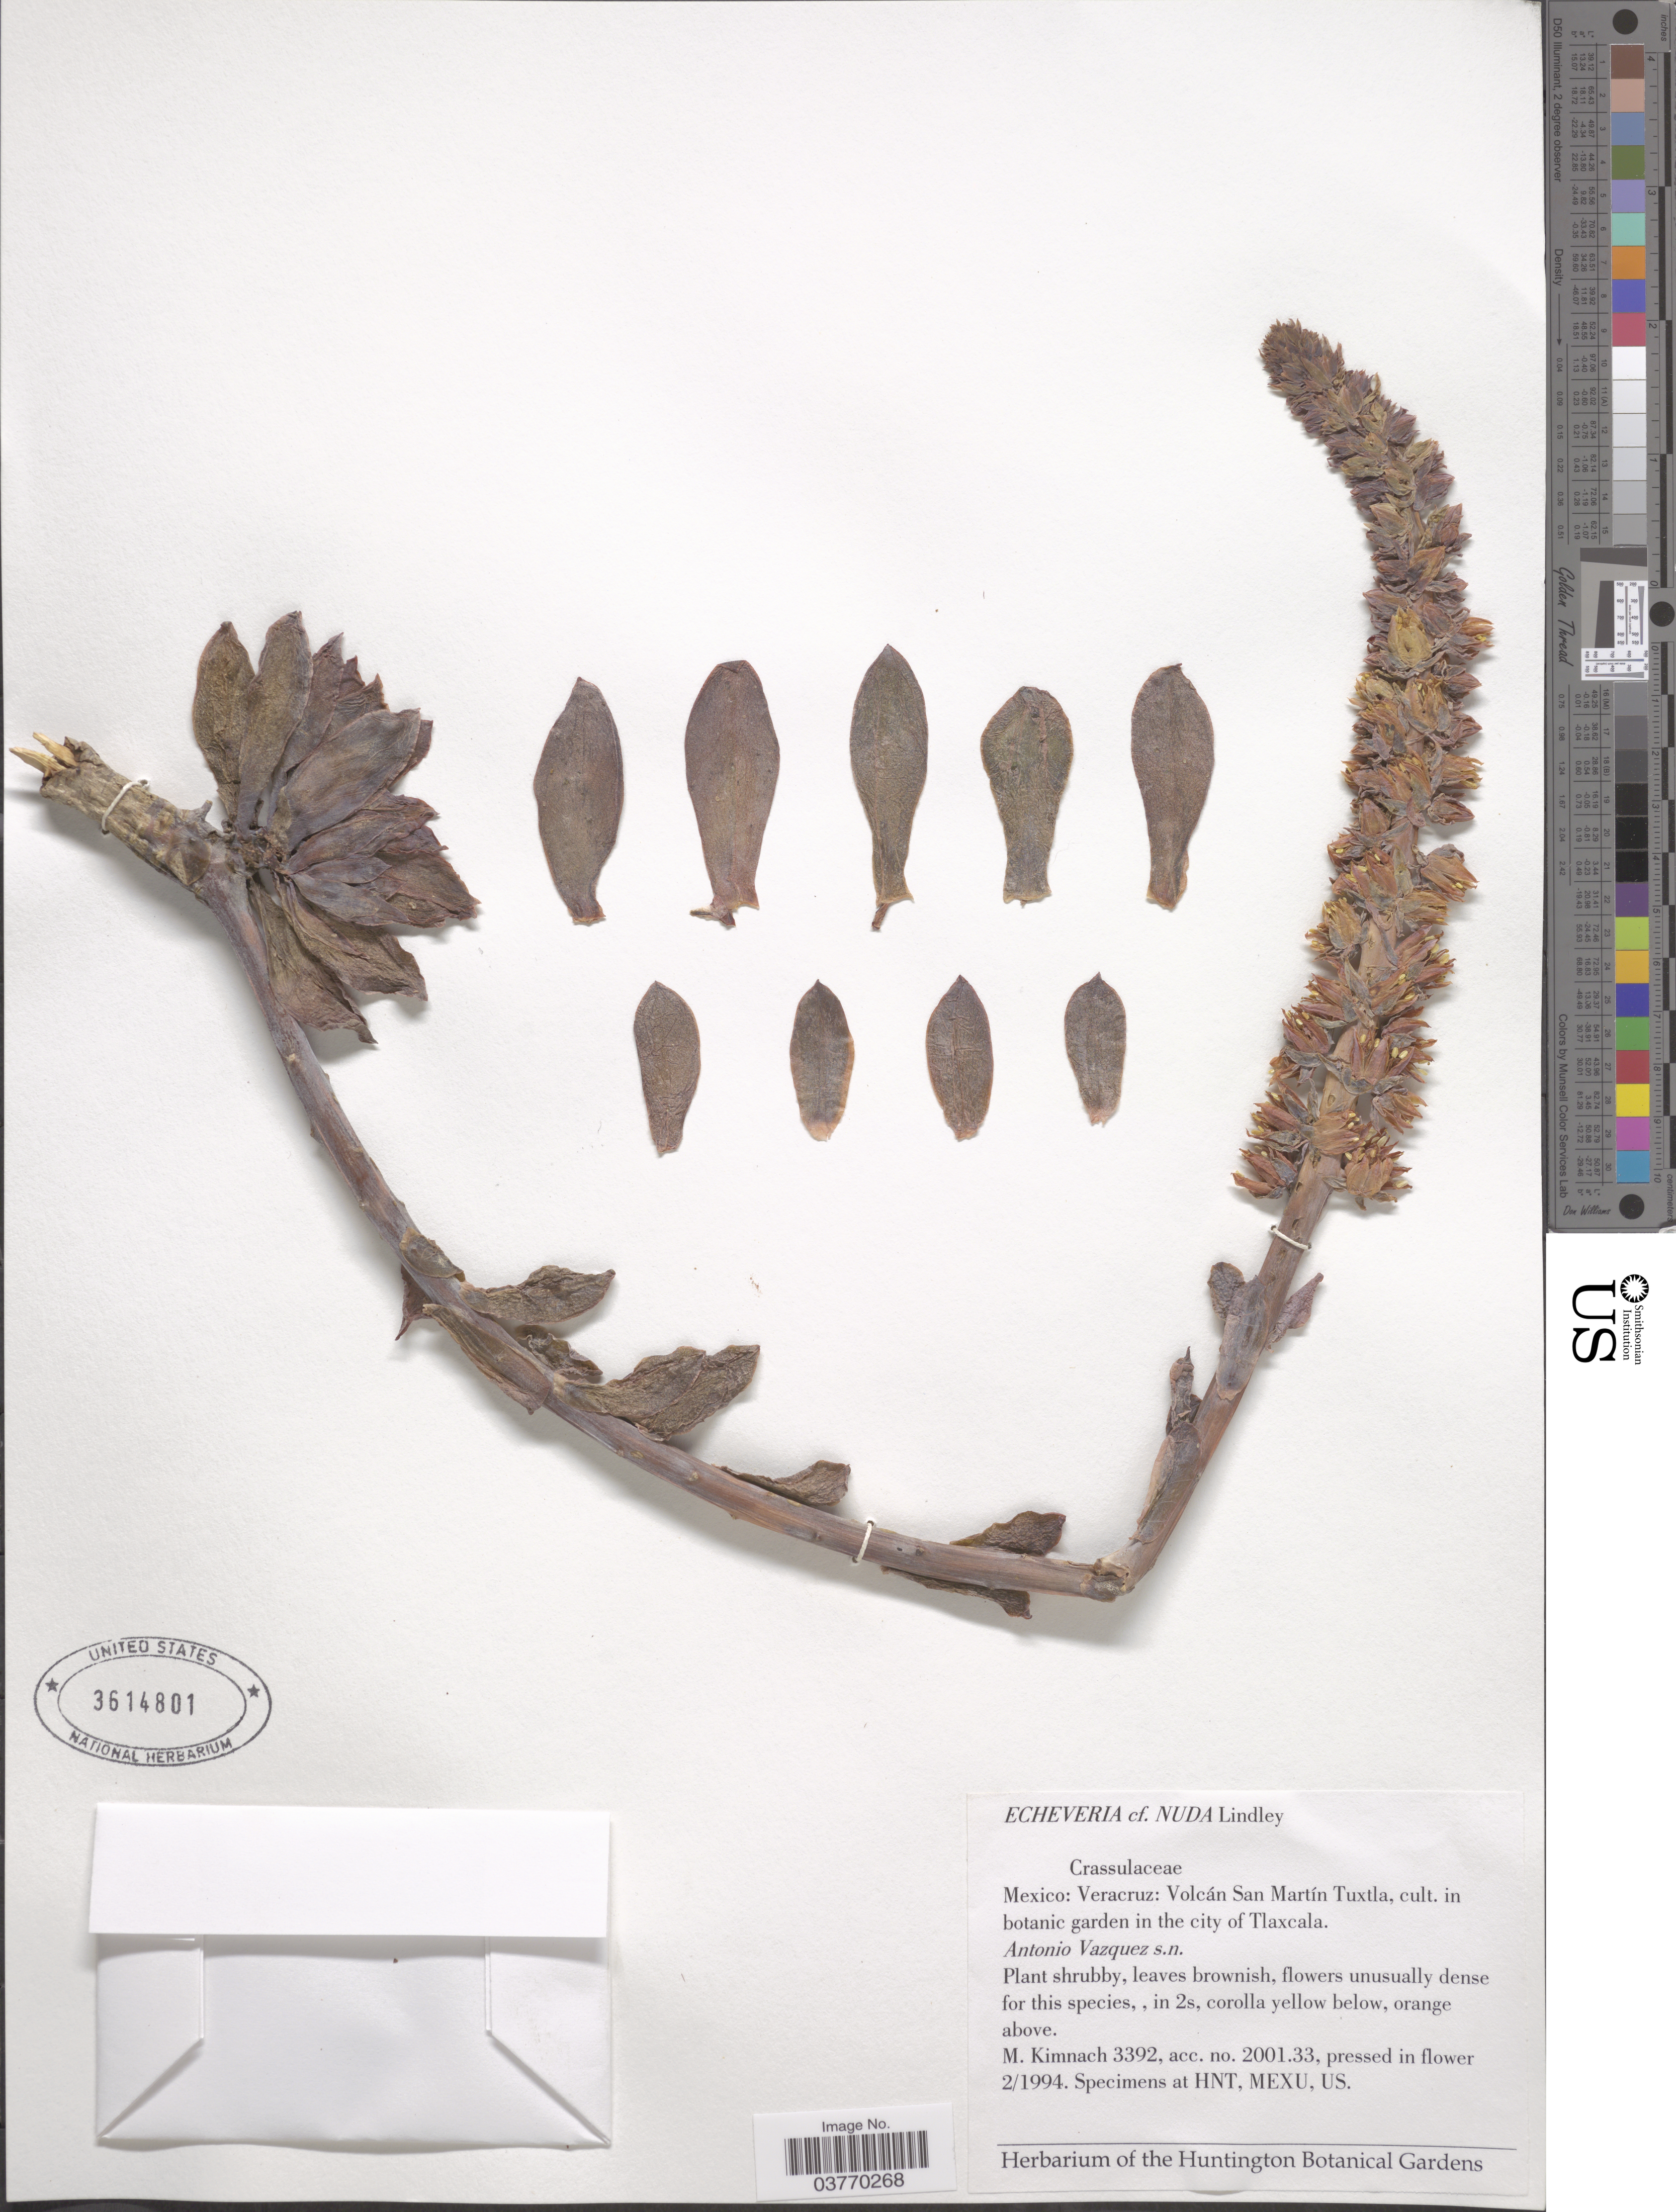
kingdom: Plantae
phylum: Tracheophyta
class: Magnoliopsida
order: Saxifragales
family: Crassulaceae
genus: Echeveria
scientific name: Echeveria nuda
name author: Baker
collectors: A. Vazquez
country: Mexico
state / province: Tlaxcala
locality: Botanic garden in the city of Tlaxcala.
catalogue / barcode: US 3614801